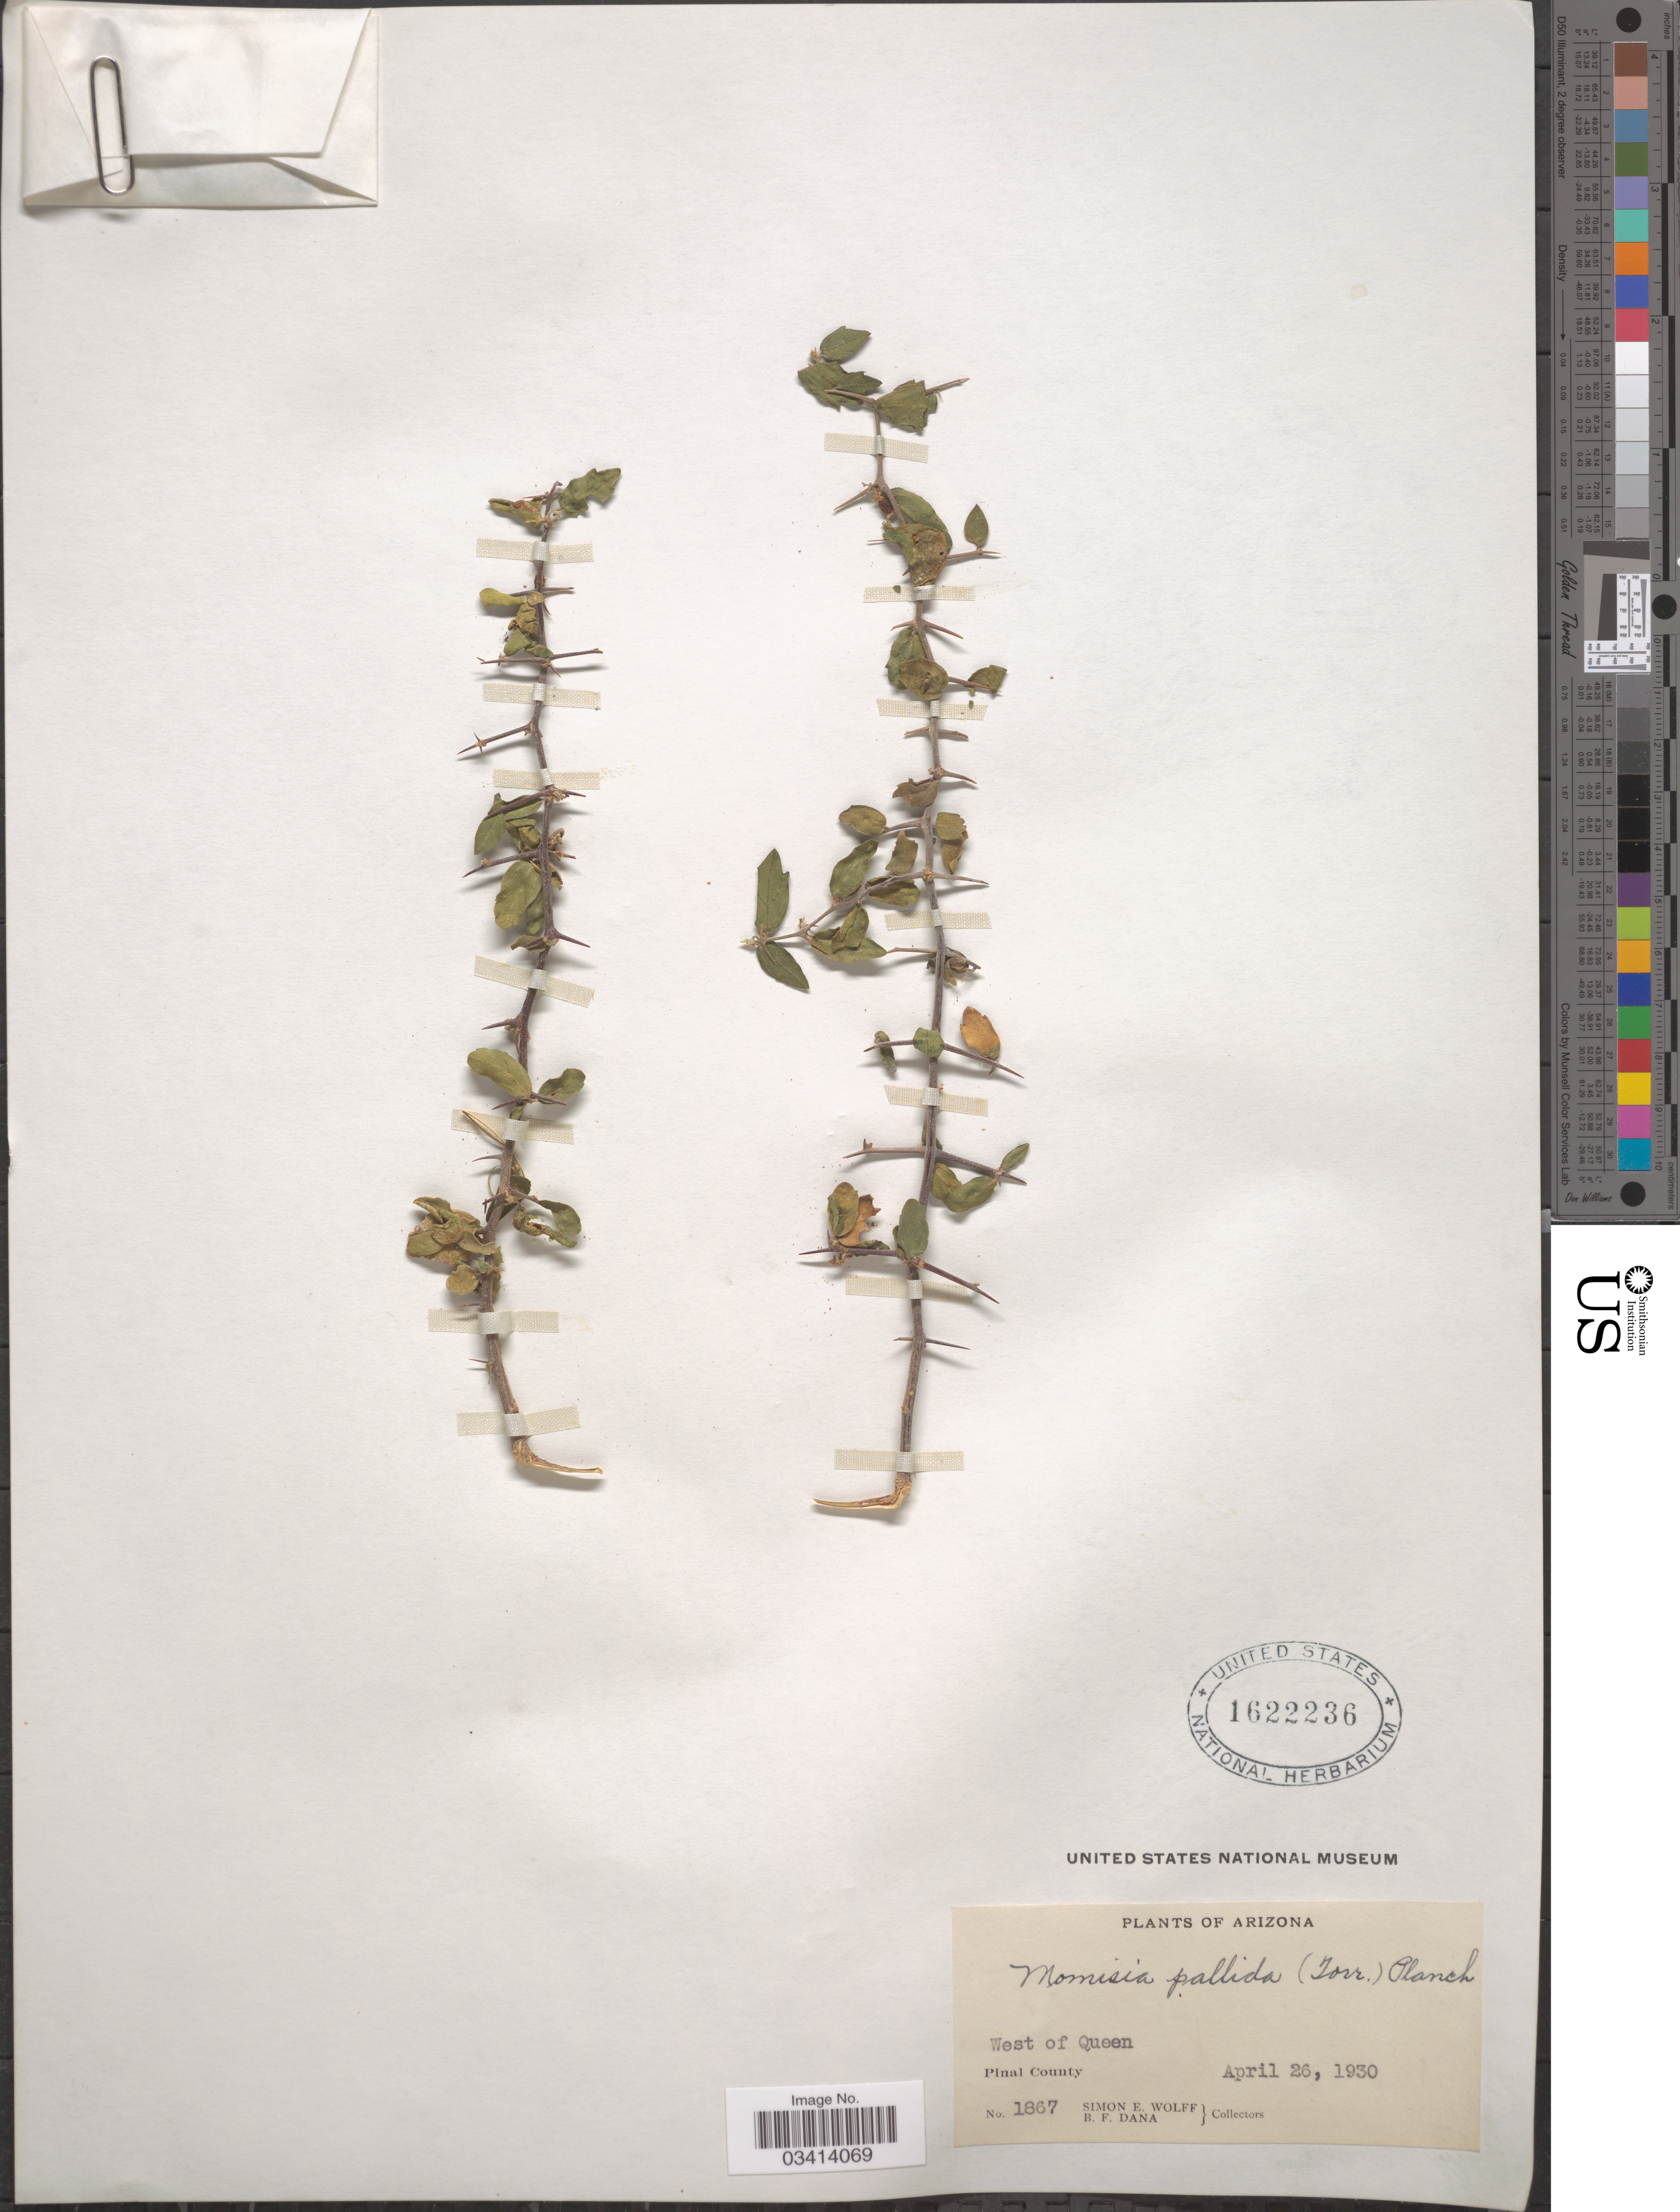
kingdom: Plantae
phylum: Tracheophyta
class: Magnoliopsida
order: Rosales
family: Cannabaceae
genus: Celtis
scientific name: Celtis pallida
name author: Torr. in Emory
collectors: S. E. Wolff & B. Dana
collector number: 1867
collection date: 1930-04-26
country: United States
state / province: Arizona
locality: West of Queen. Pinal County.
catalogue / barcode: US 1622236